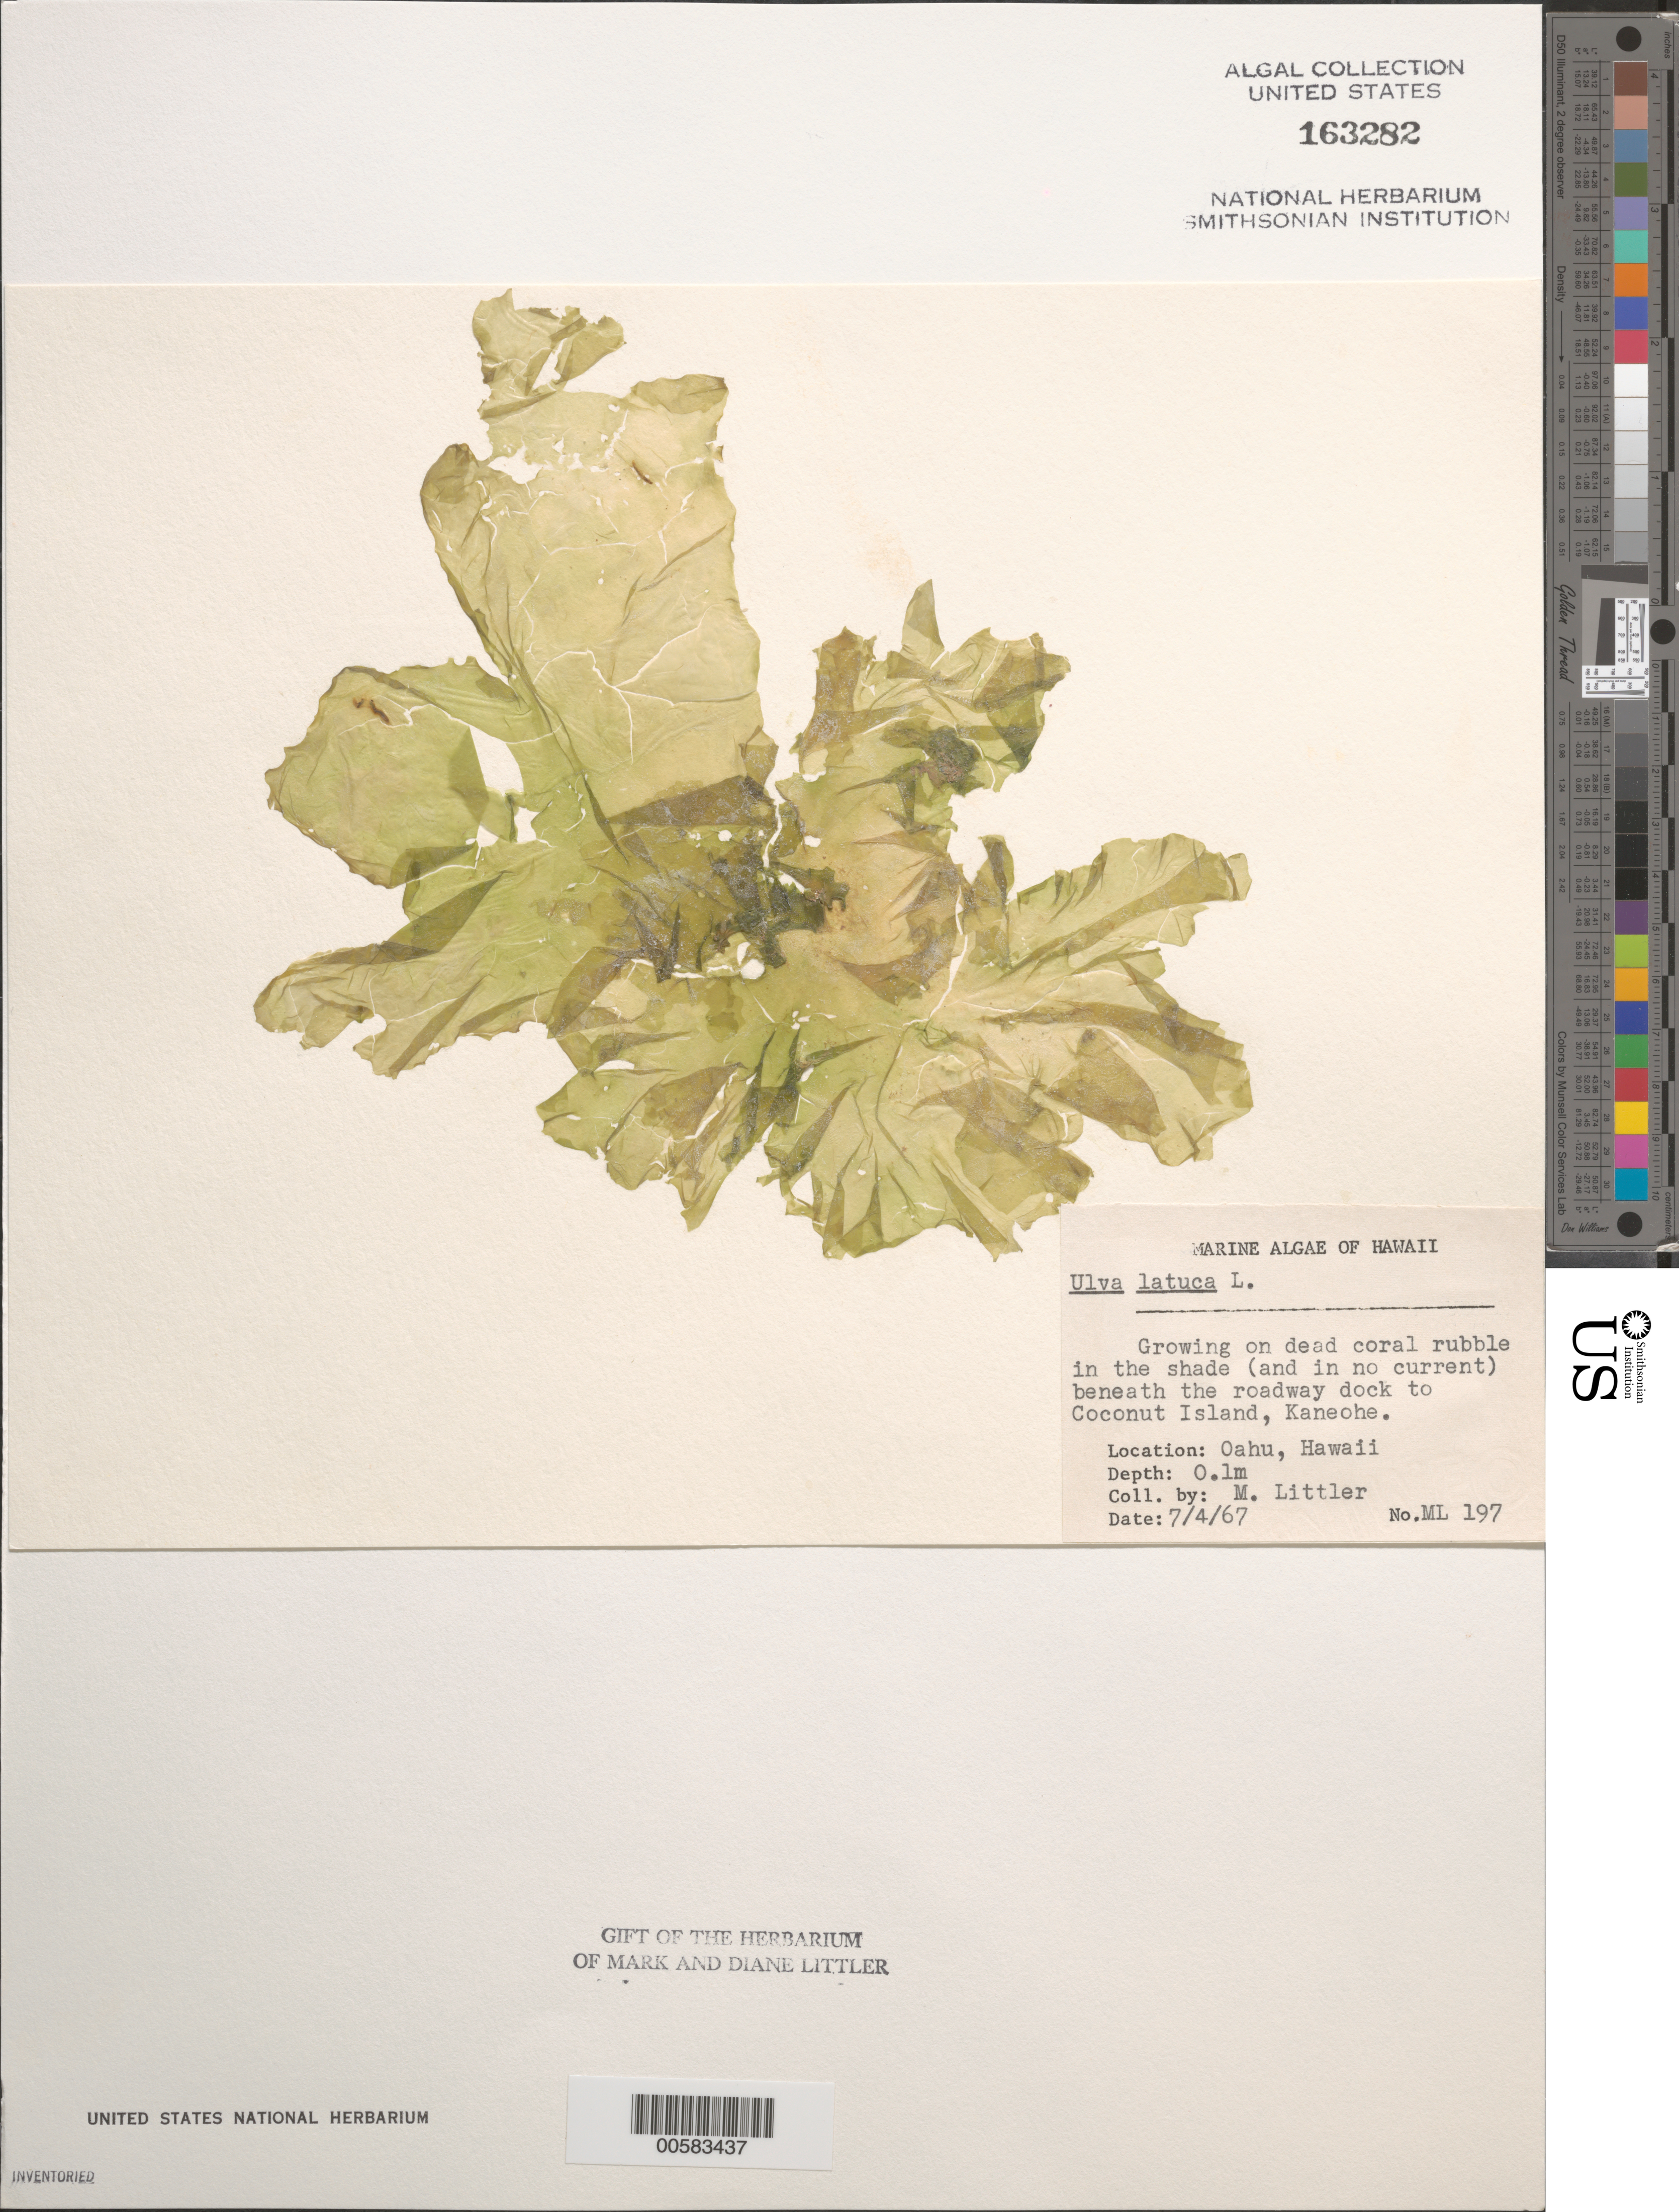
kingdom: Plantae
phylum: Chlorophyta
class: Ulvophyceae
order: Ulvales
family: Ulvaceae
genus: Ulva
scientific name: Ulva lactuca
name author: L.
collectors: M. M. Littler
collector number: ML 197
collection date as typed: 04 Jul 1967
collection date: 1967-07-04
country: United States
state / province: Hawaii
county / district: Honolulu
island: Oahu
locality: Kaneohe, Coconut Island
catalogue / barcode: US 163282